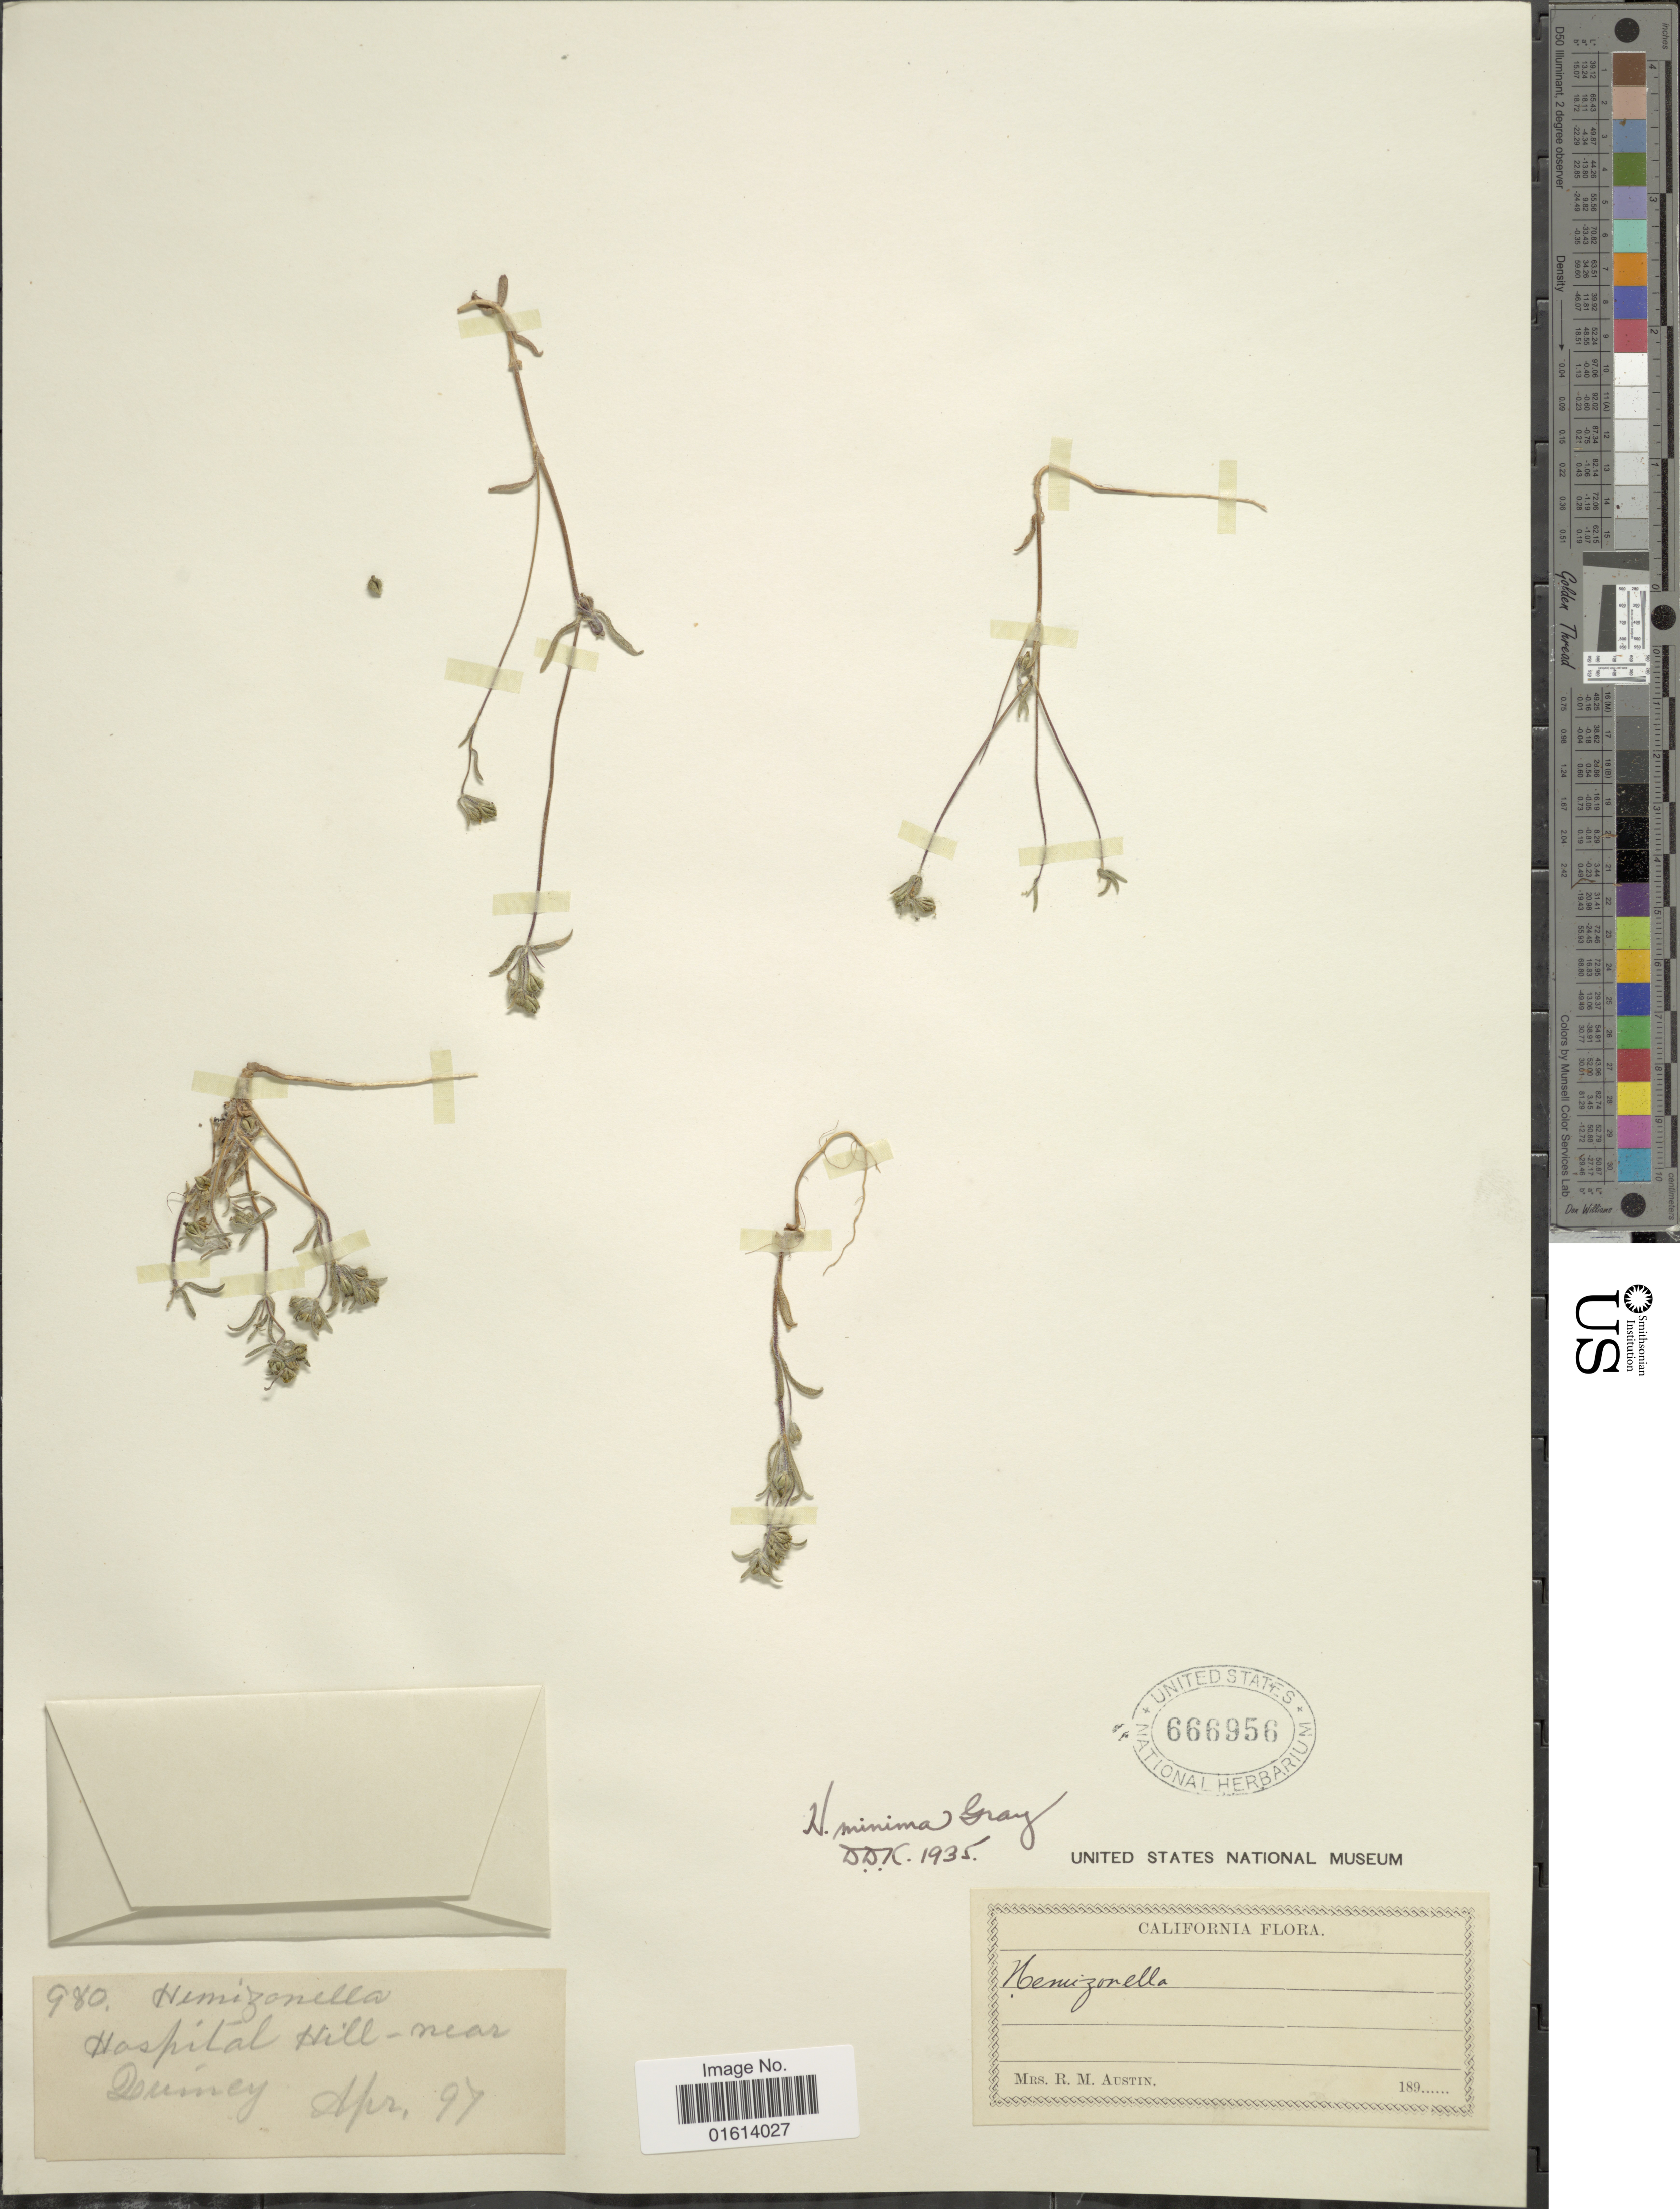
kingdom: Plantae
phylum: Tracheophyta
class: Magnoliopsida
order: Asterales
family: Asteraceae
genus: Hemizonella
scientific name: Hemizonella minima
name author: (A. Gray) A. Gray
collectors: R. Austin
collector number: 980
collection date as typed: Transcribed d/m/y: /4/97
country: United States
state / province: California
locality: Hopsital Hill near Quincy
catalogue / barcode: US 666956